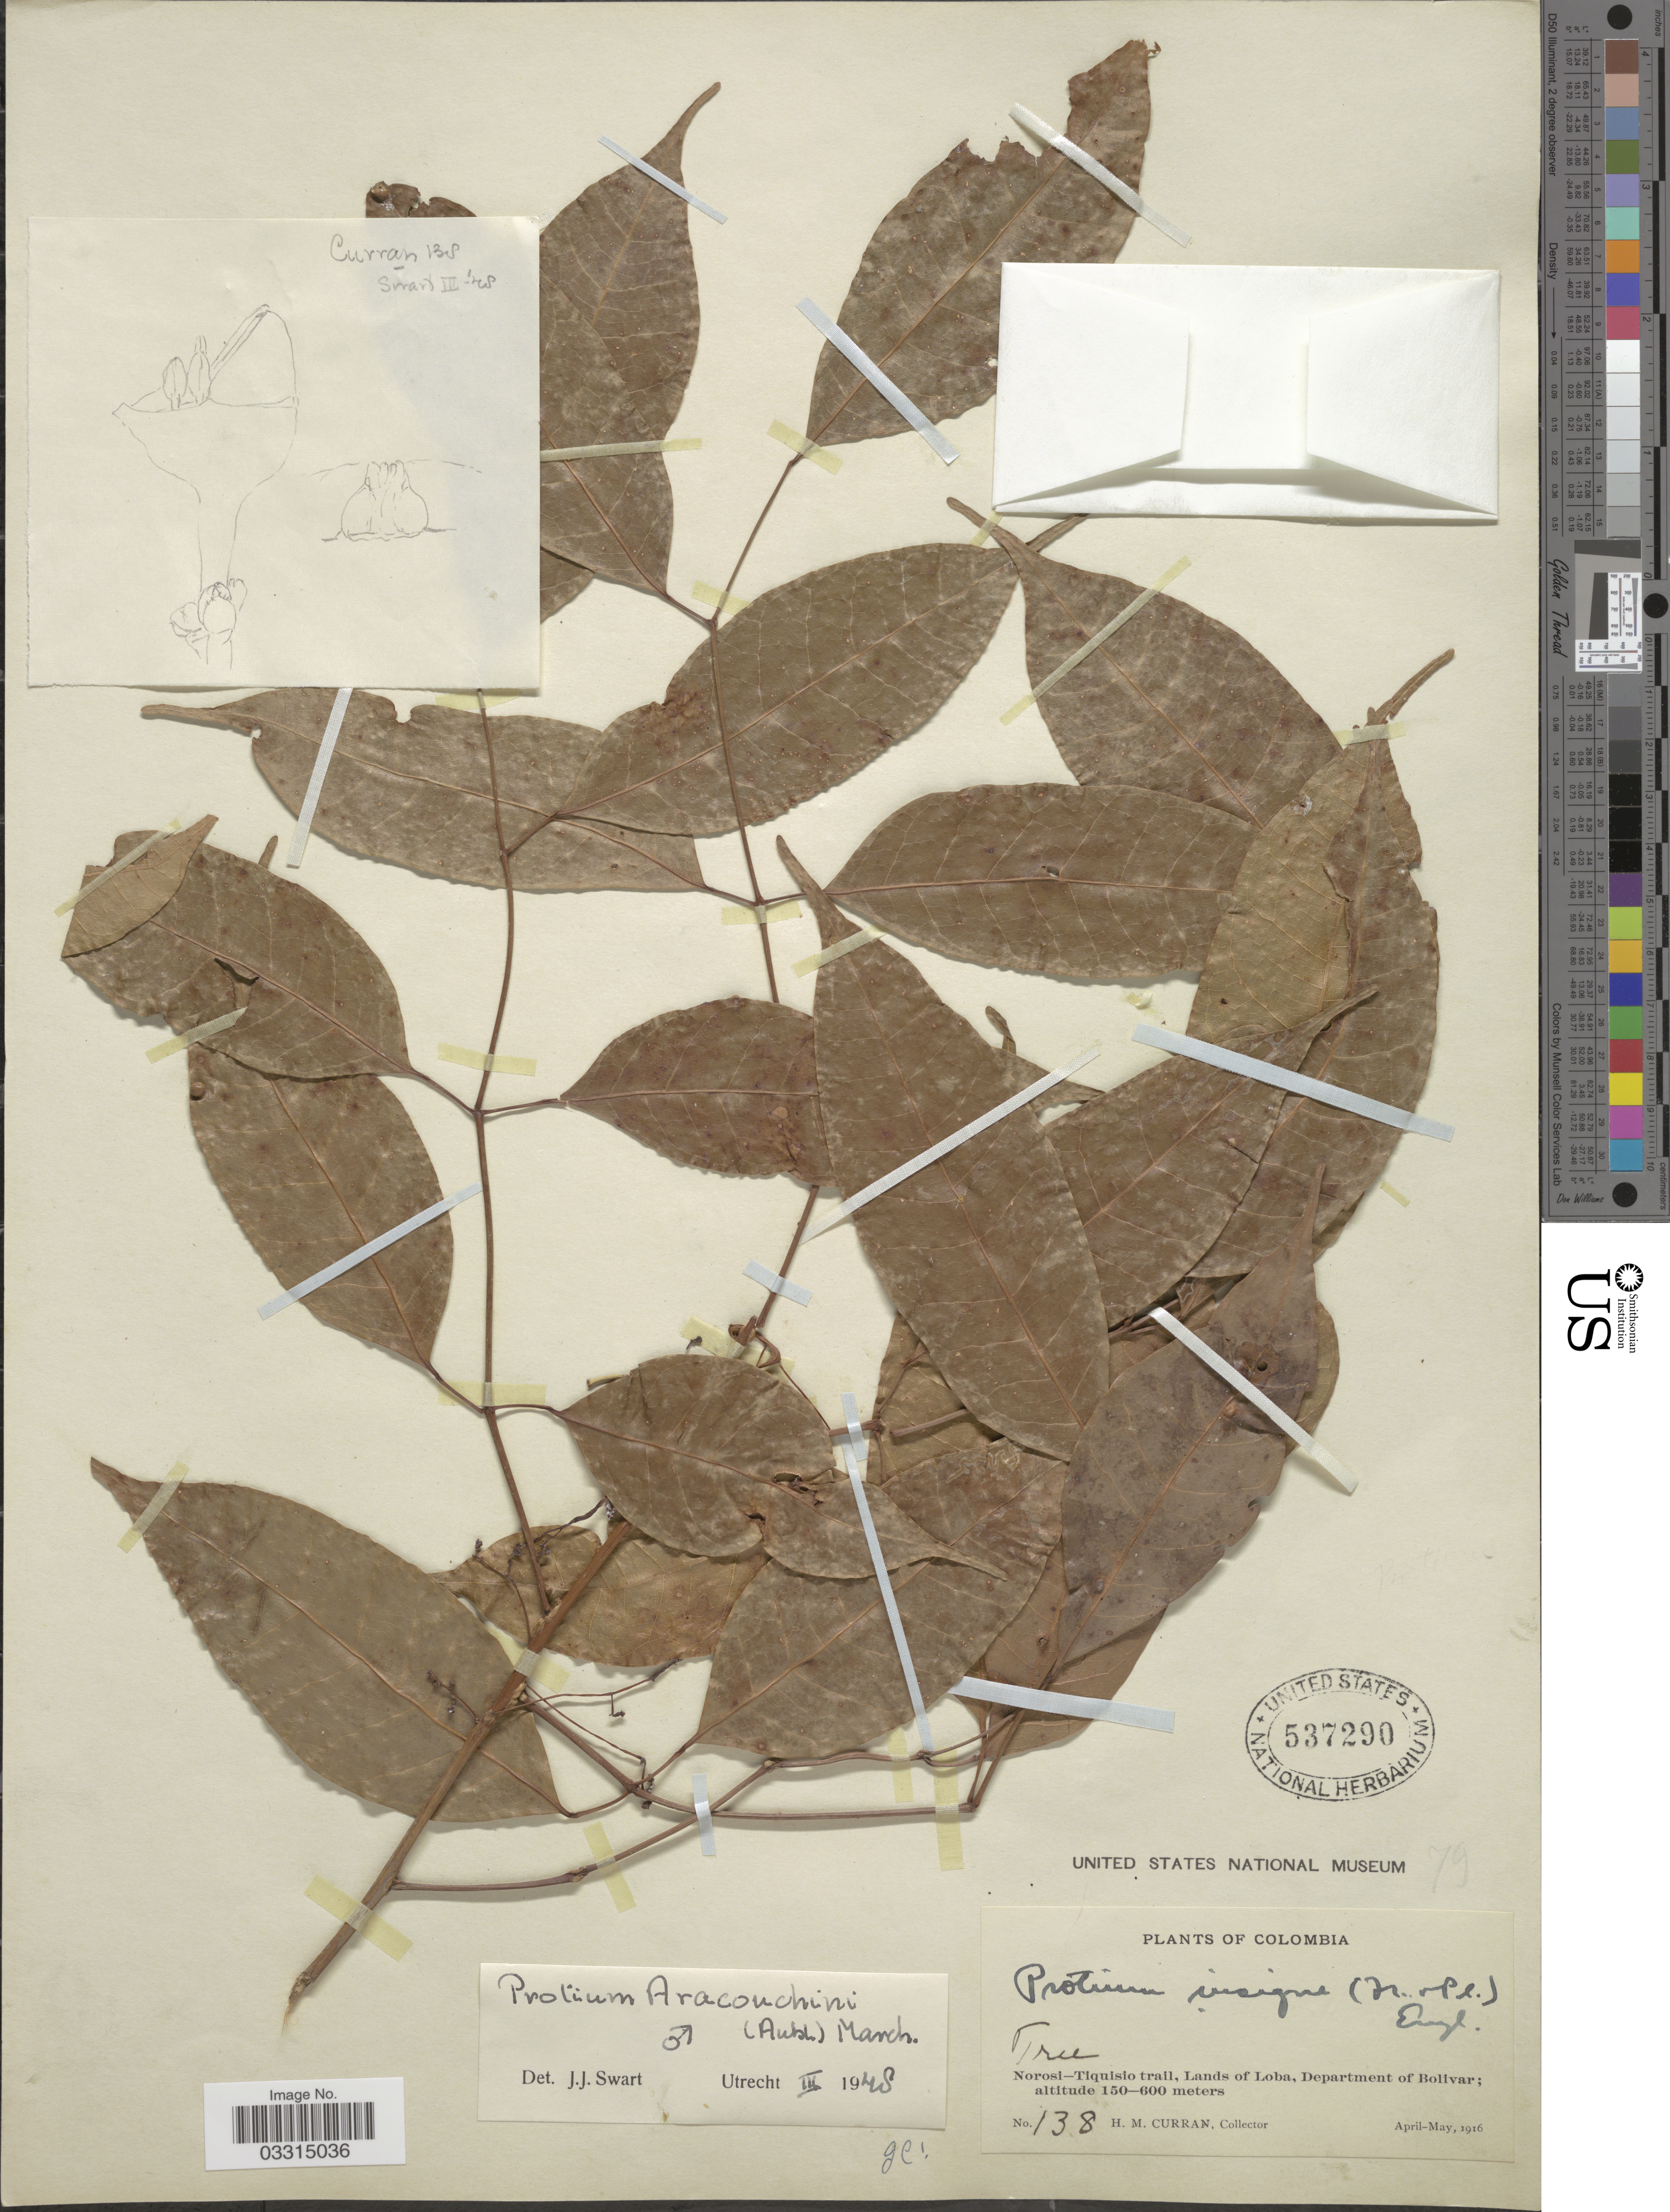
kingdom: Plantae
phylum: Tracheophyta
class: Magnoliopsida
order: Sapindales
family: Burseraceae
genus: Protium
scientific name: Protium aracouchini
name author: (Aubl.) Marchand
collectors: H. M. Curran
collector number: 138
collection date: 1916-04/1916-05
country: Colombia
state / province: Bolívar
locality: Norosi-Tiquisio trail, Lands of Loba, Department of Bolivar.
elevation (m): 150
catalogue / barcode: US 537290